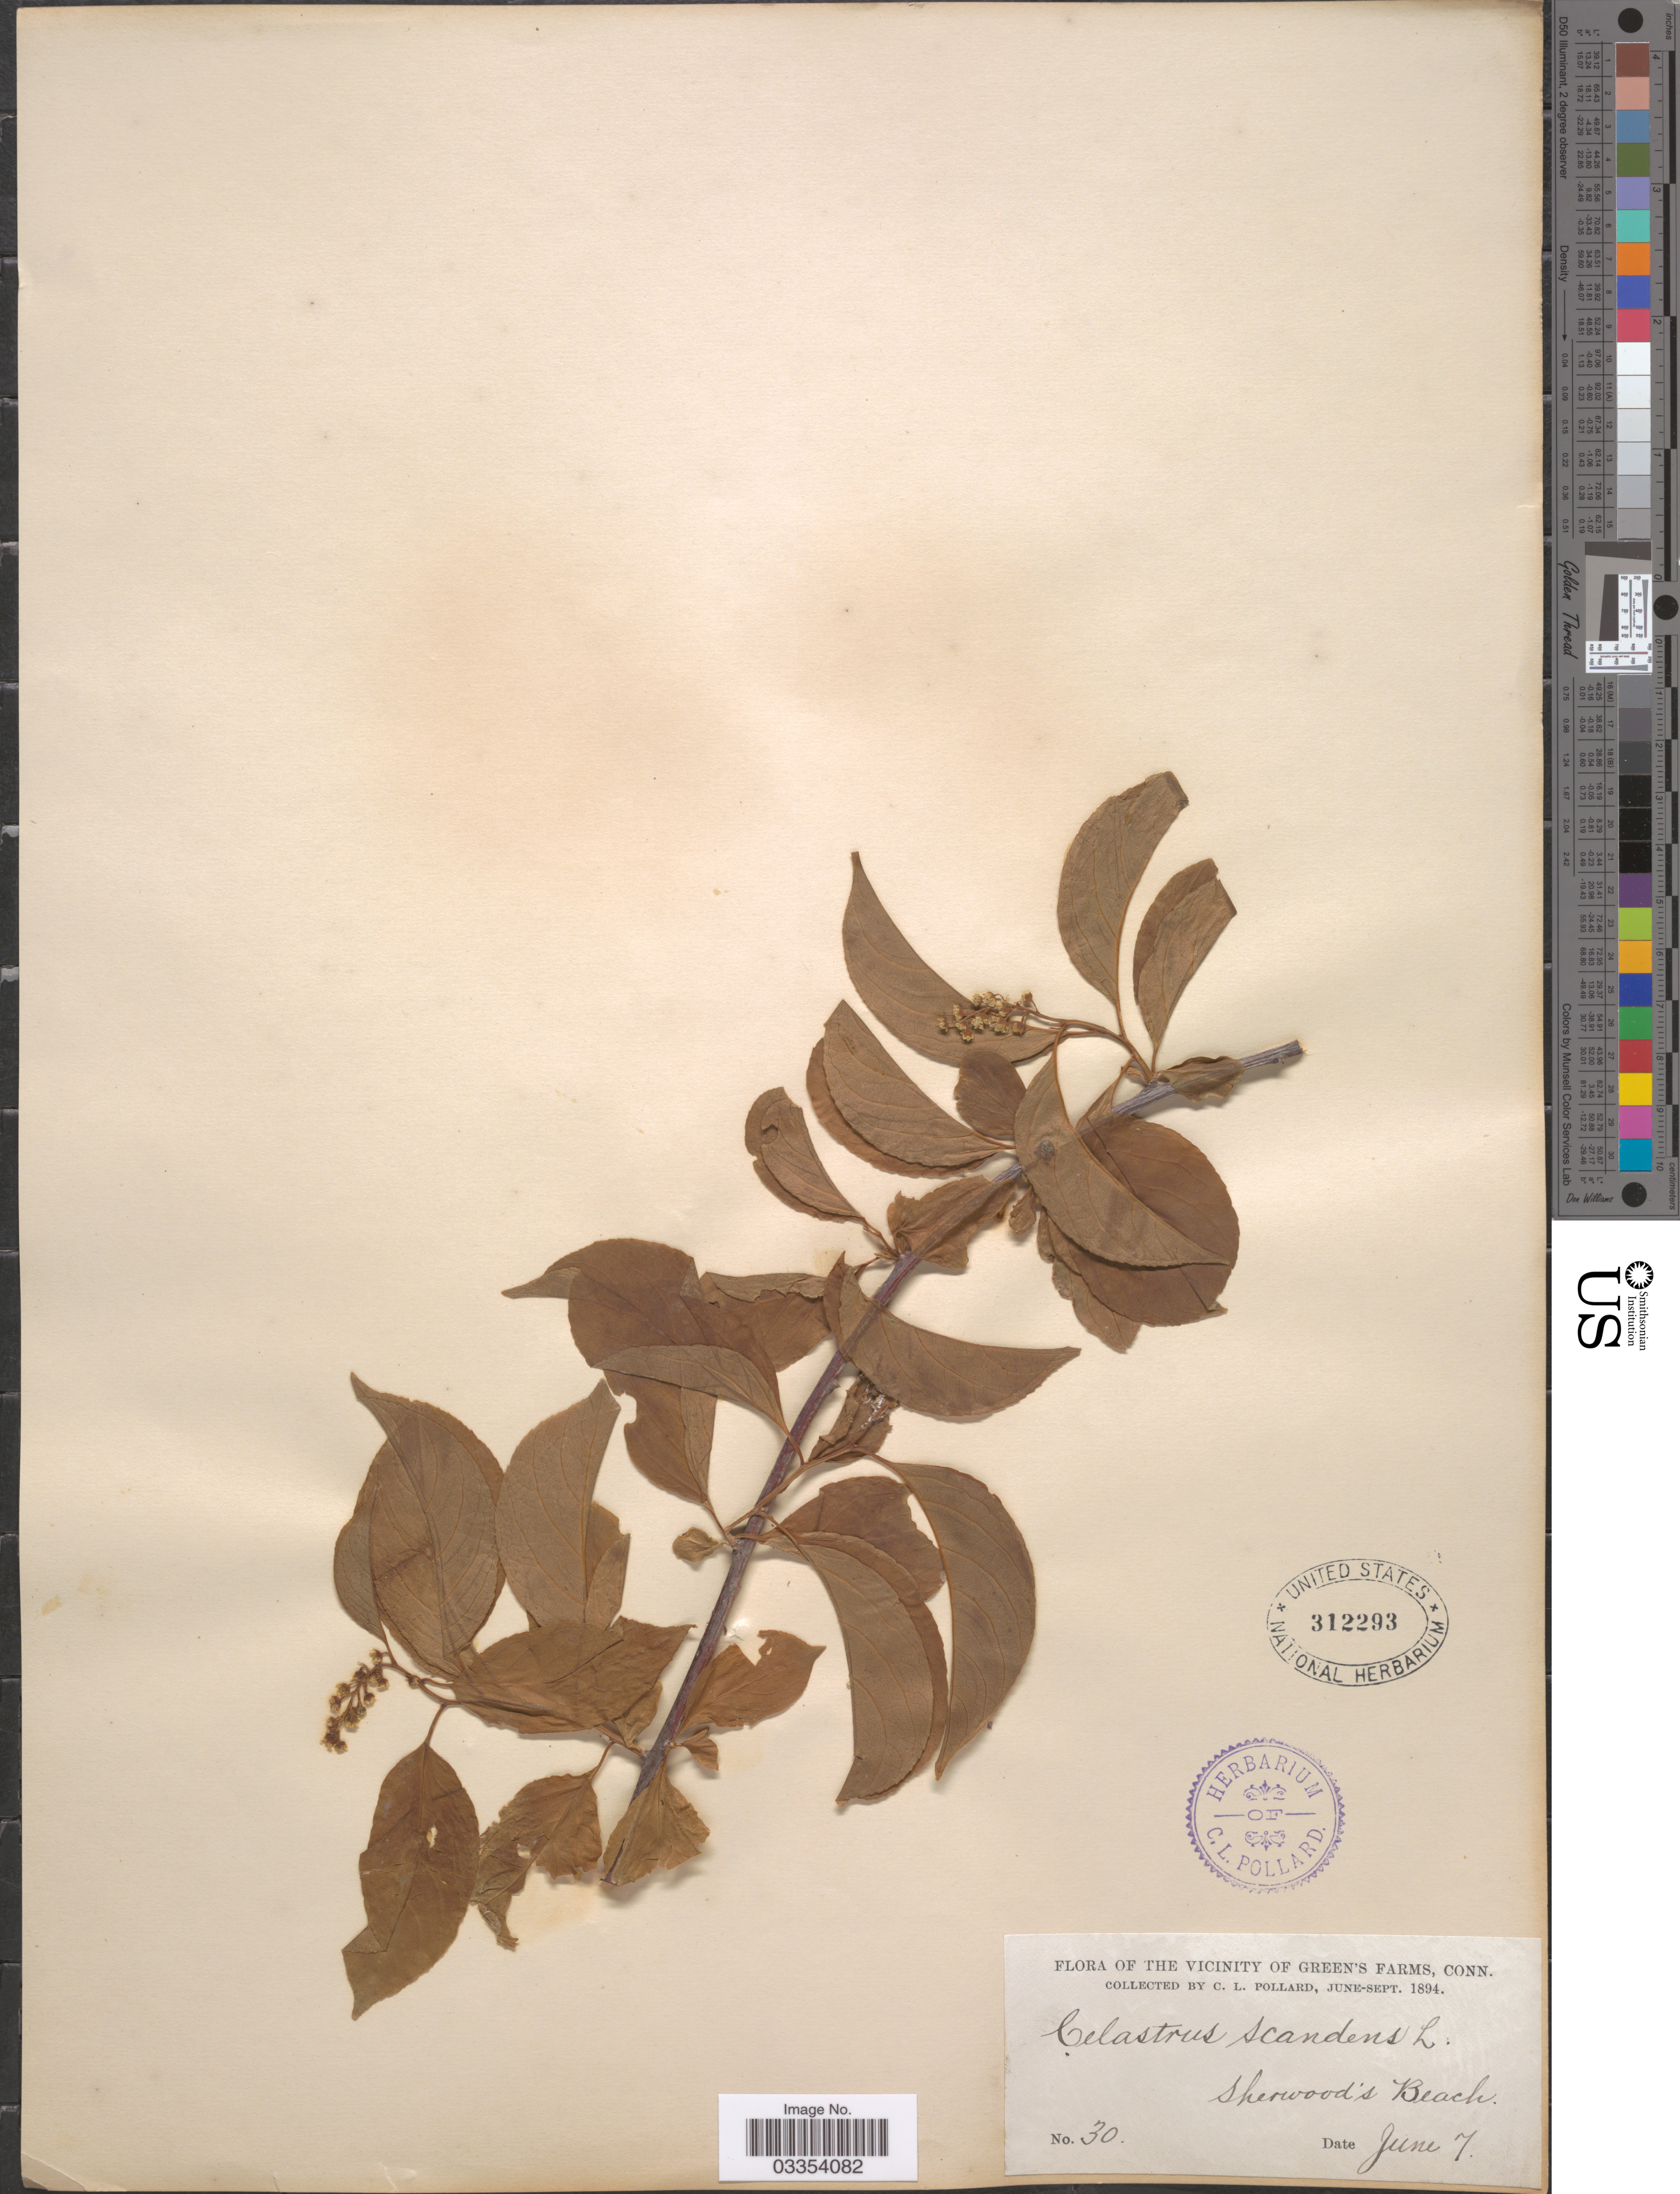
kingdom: Plantae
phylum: Tracheophyta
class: Magnoliopsida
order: Celastrales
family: Celastraceae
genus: Celastrus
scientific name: Celastrus scandens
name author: L.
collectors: C. L. Pollard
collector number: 30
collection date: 1894-06-07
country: United States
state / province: Connecticut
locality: The vicinity of Green's Farms. Sherwood's Beach.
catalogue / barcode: US 312293